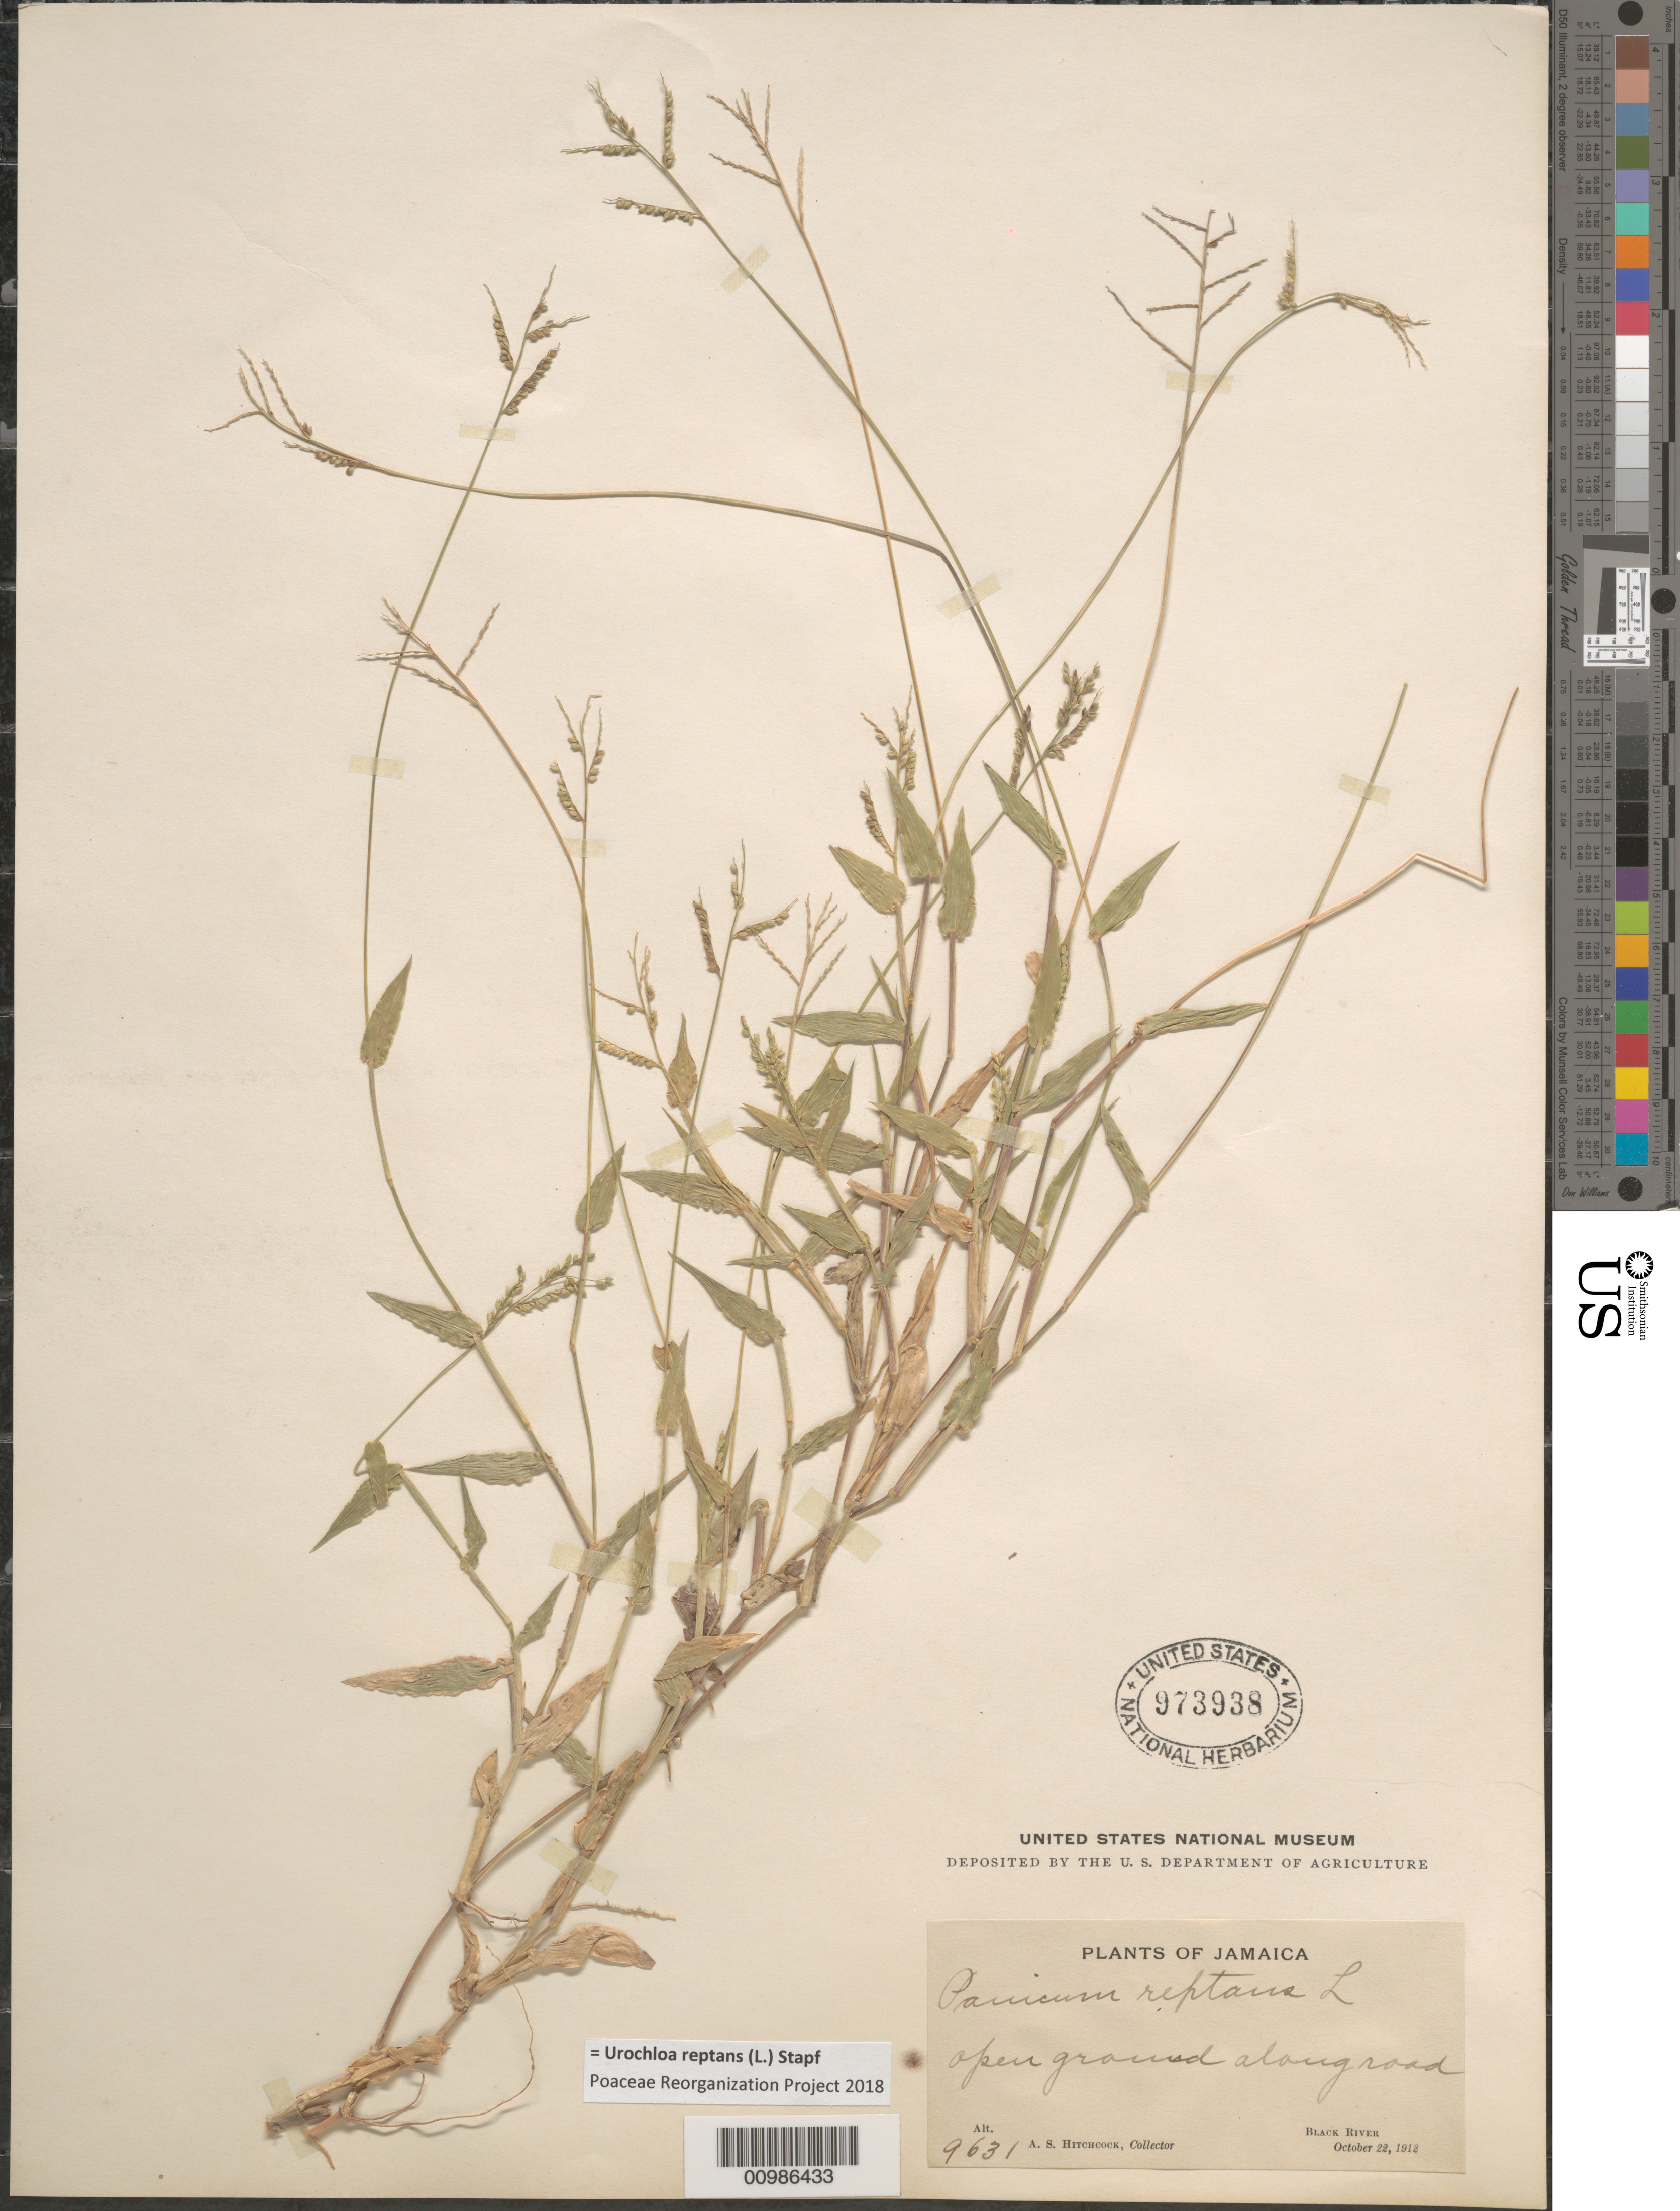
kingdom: Plantae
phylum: Tracheophyta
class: Liliopsida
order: Poales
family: Poaceae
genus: Brachiaria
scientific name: Brachiaria reptans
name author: (L.) C.E. Hubb. & C.A. Gardner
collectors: A. S. Hitchcock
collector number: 9631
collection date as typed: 22 Oct 1912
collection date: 1912-10-22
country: Jamaica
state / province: Saint Elizabeth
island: Jamaica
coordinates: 0 N, 0 E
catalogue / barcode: US 973938